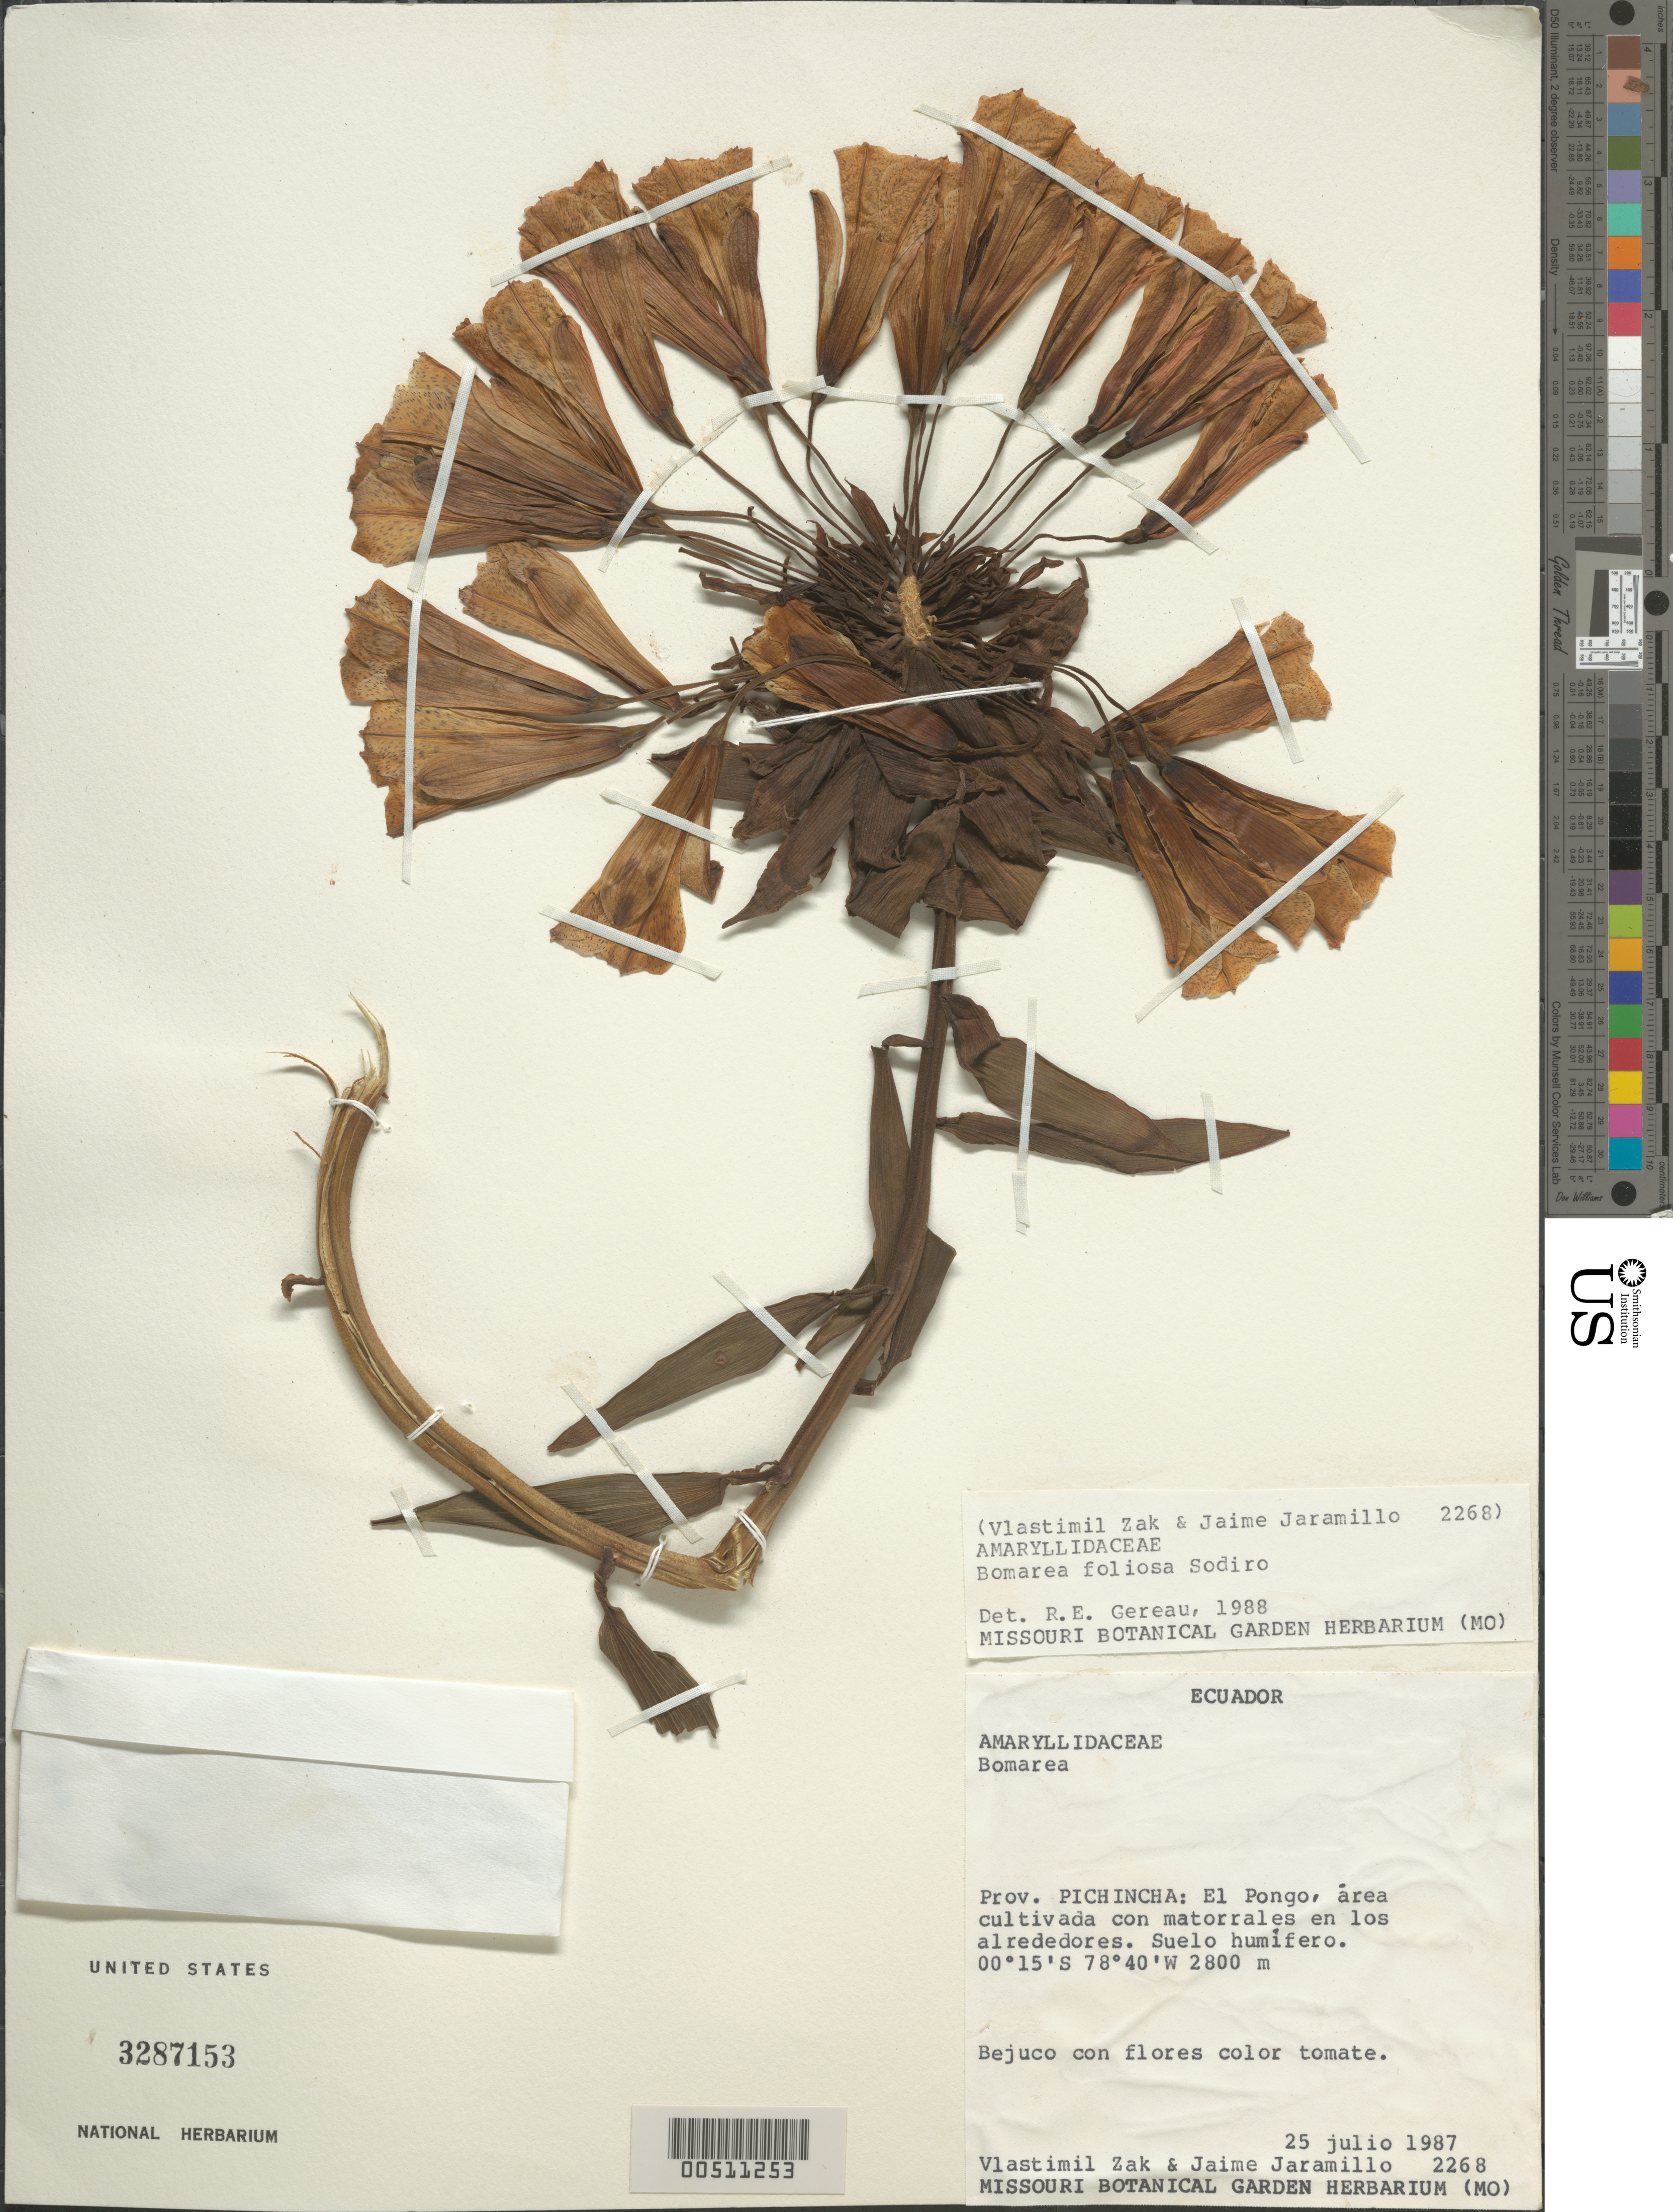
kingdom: Plantae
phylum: Tracheophyta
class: Liliopsida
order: Liliales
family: Alstroemeriaceae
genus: Bomarea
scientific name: Bomarea foliosa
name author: Sodiro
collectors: V. Zak & J. L. Jaramillo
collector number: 2682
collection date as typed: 25 Jul 1987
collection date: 1987-07-25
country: Ecuador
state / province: Pichincha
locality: El pongo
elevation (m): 2800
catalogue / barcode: US 3287153